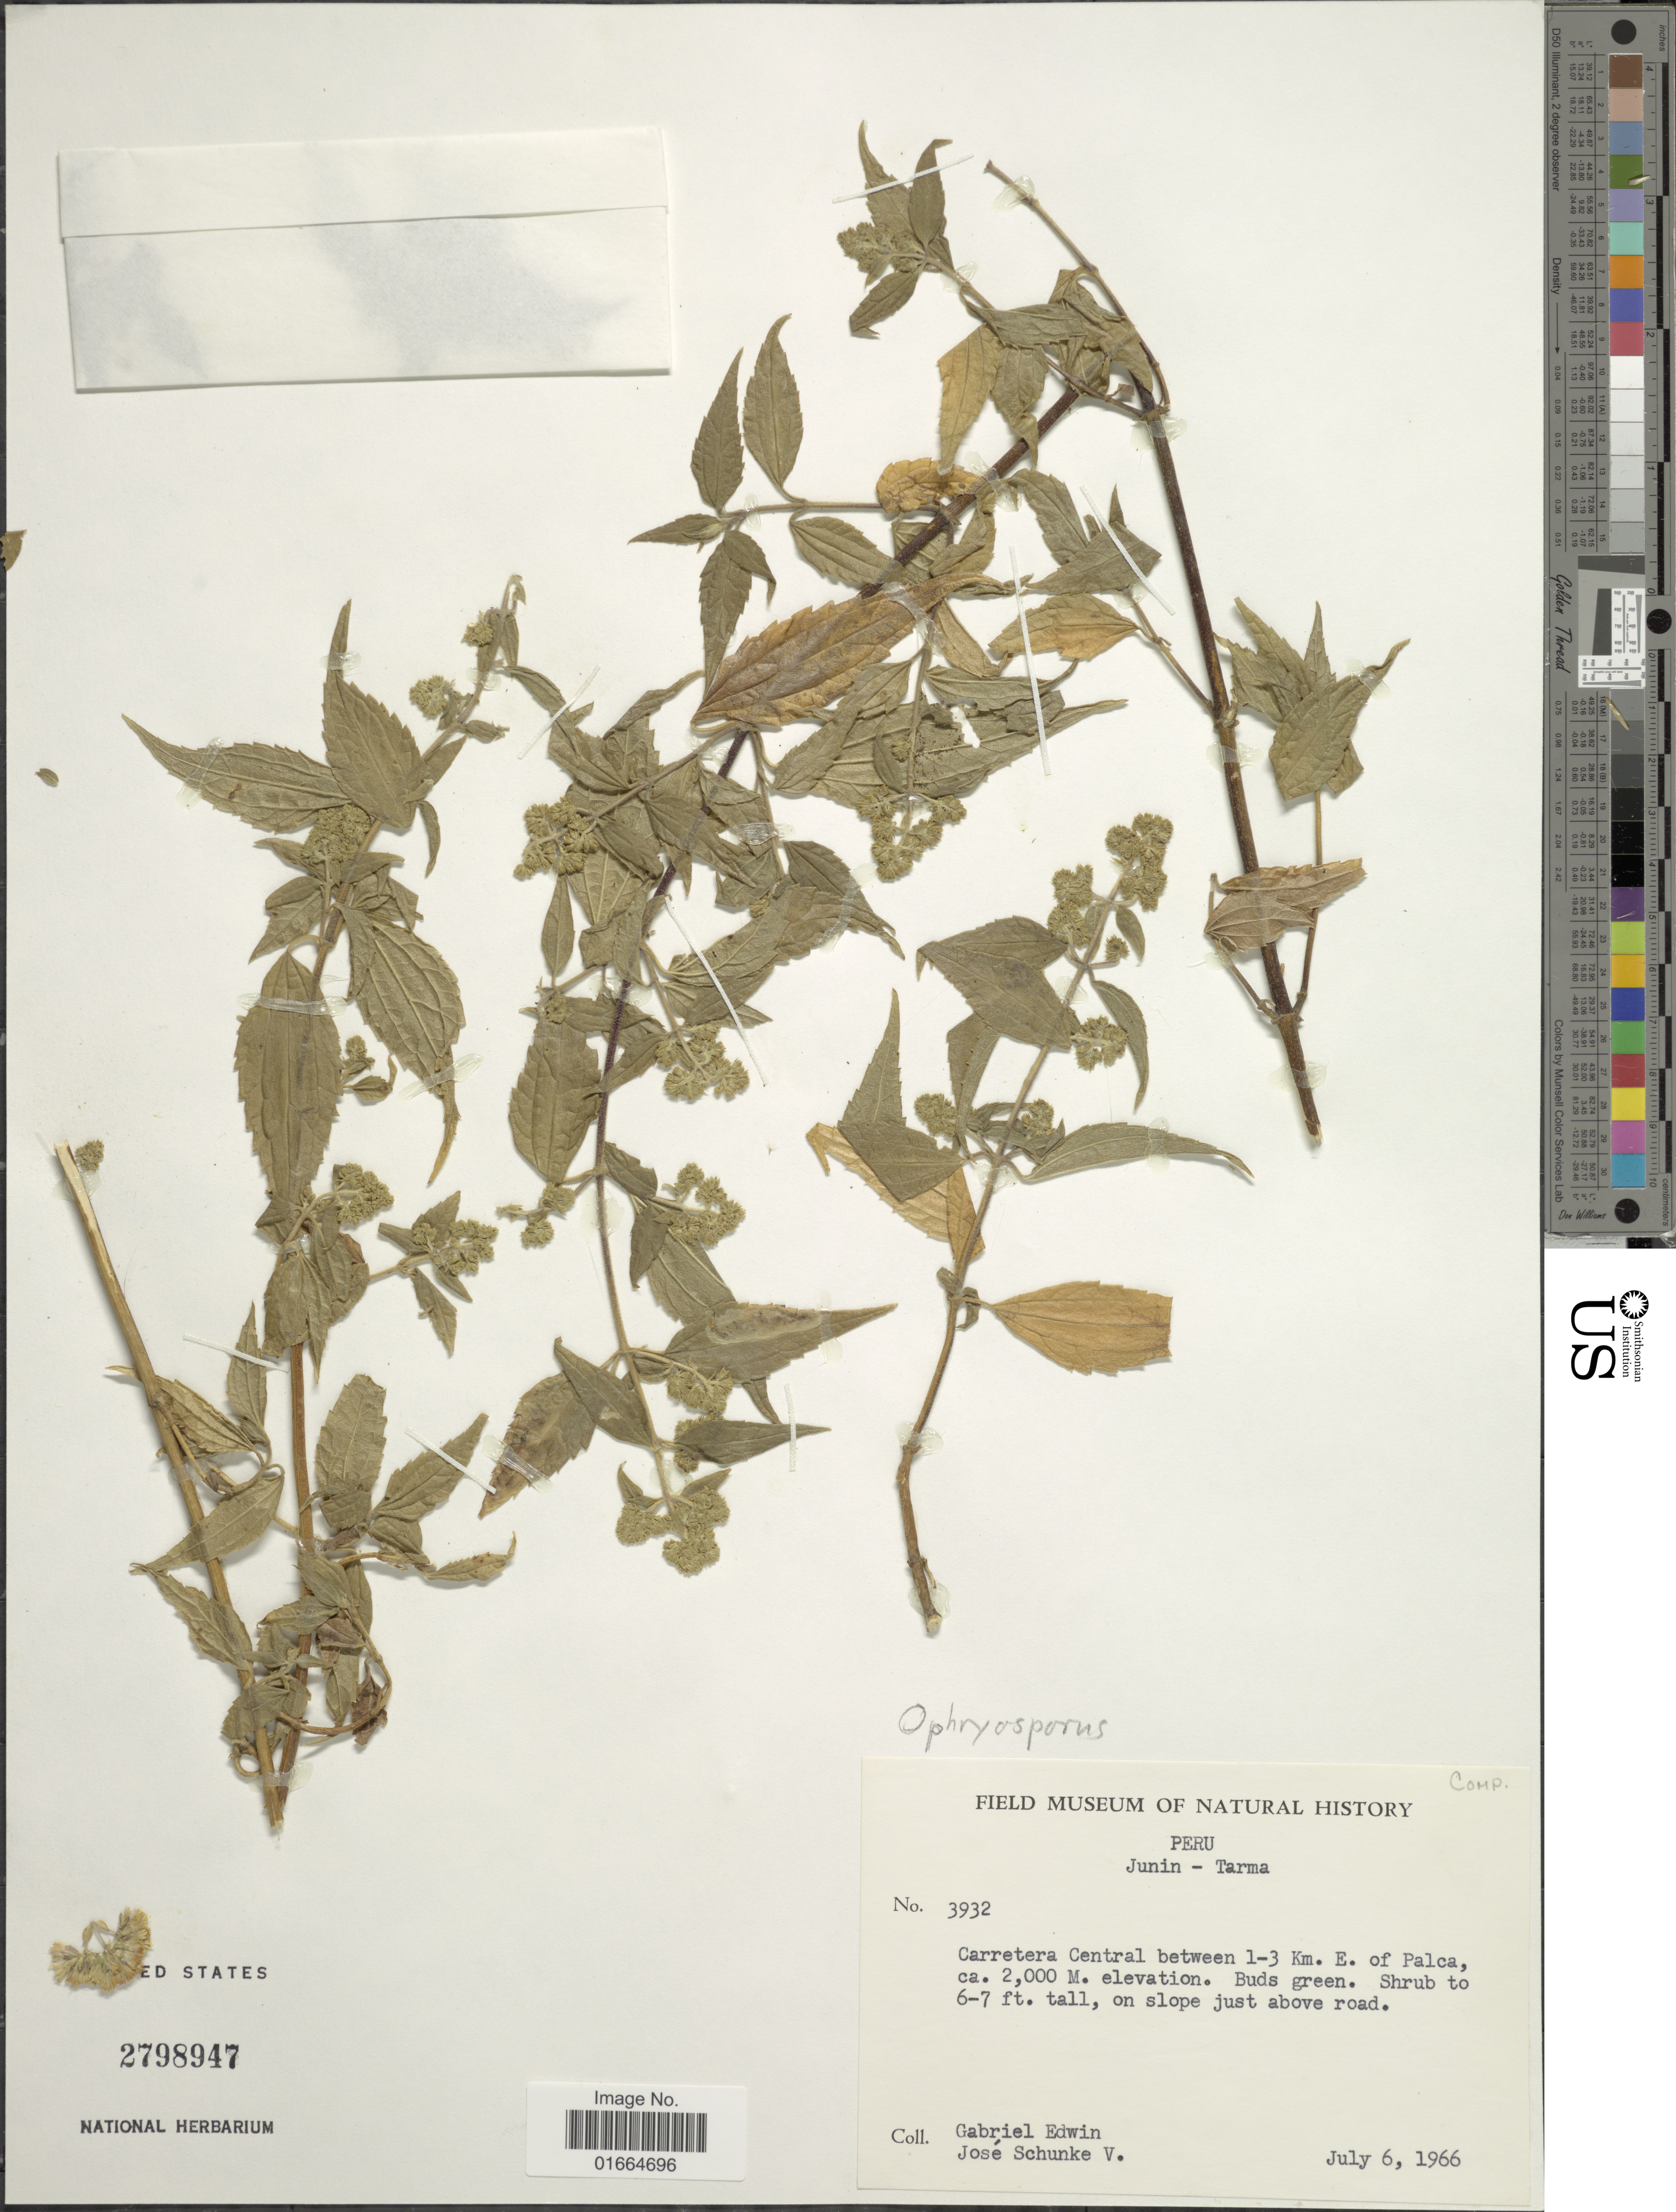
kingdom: Plantae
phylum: Tracheophyta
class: Magnoliopsida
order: Asterales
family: Asteraceae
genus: Ophryosporus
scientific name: Ophryosporus sp.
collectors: G. Edwin & J. Schunke Vigo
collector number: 3932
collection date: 1966-07-06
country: Peru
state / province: Junín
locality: Junin - Tarma. Carretera Central between 1-3 Km. E. of Palca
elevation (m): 2000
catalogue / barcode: US 2798947